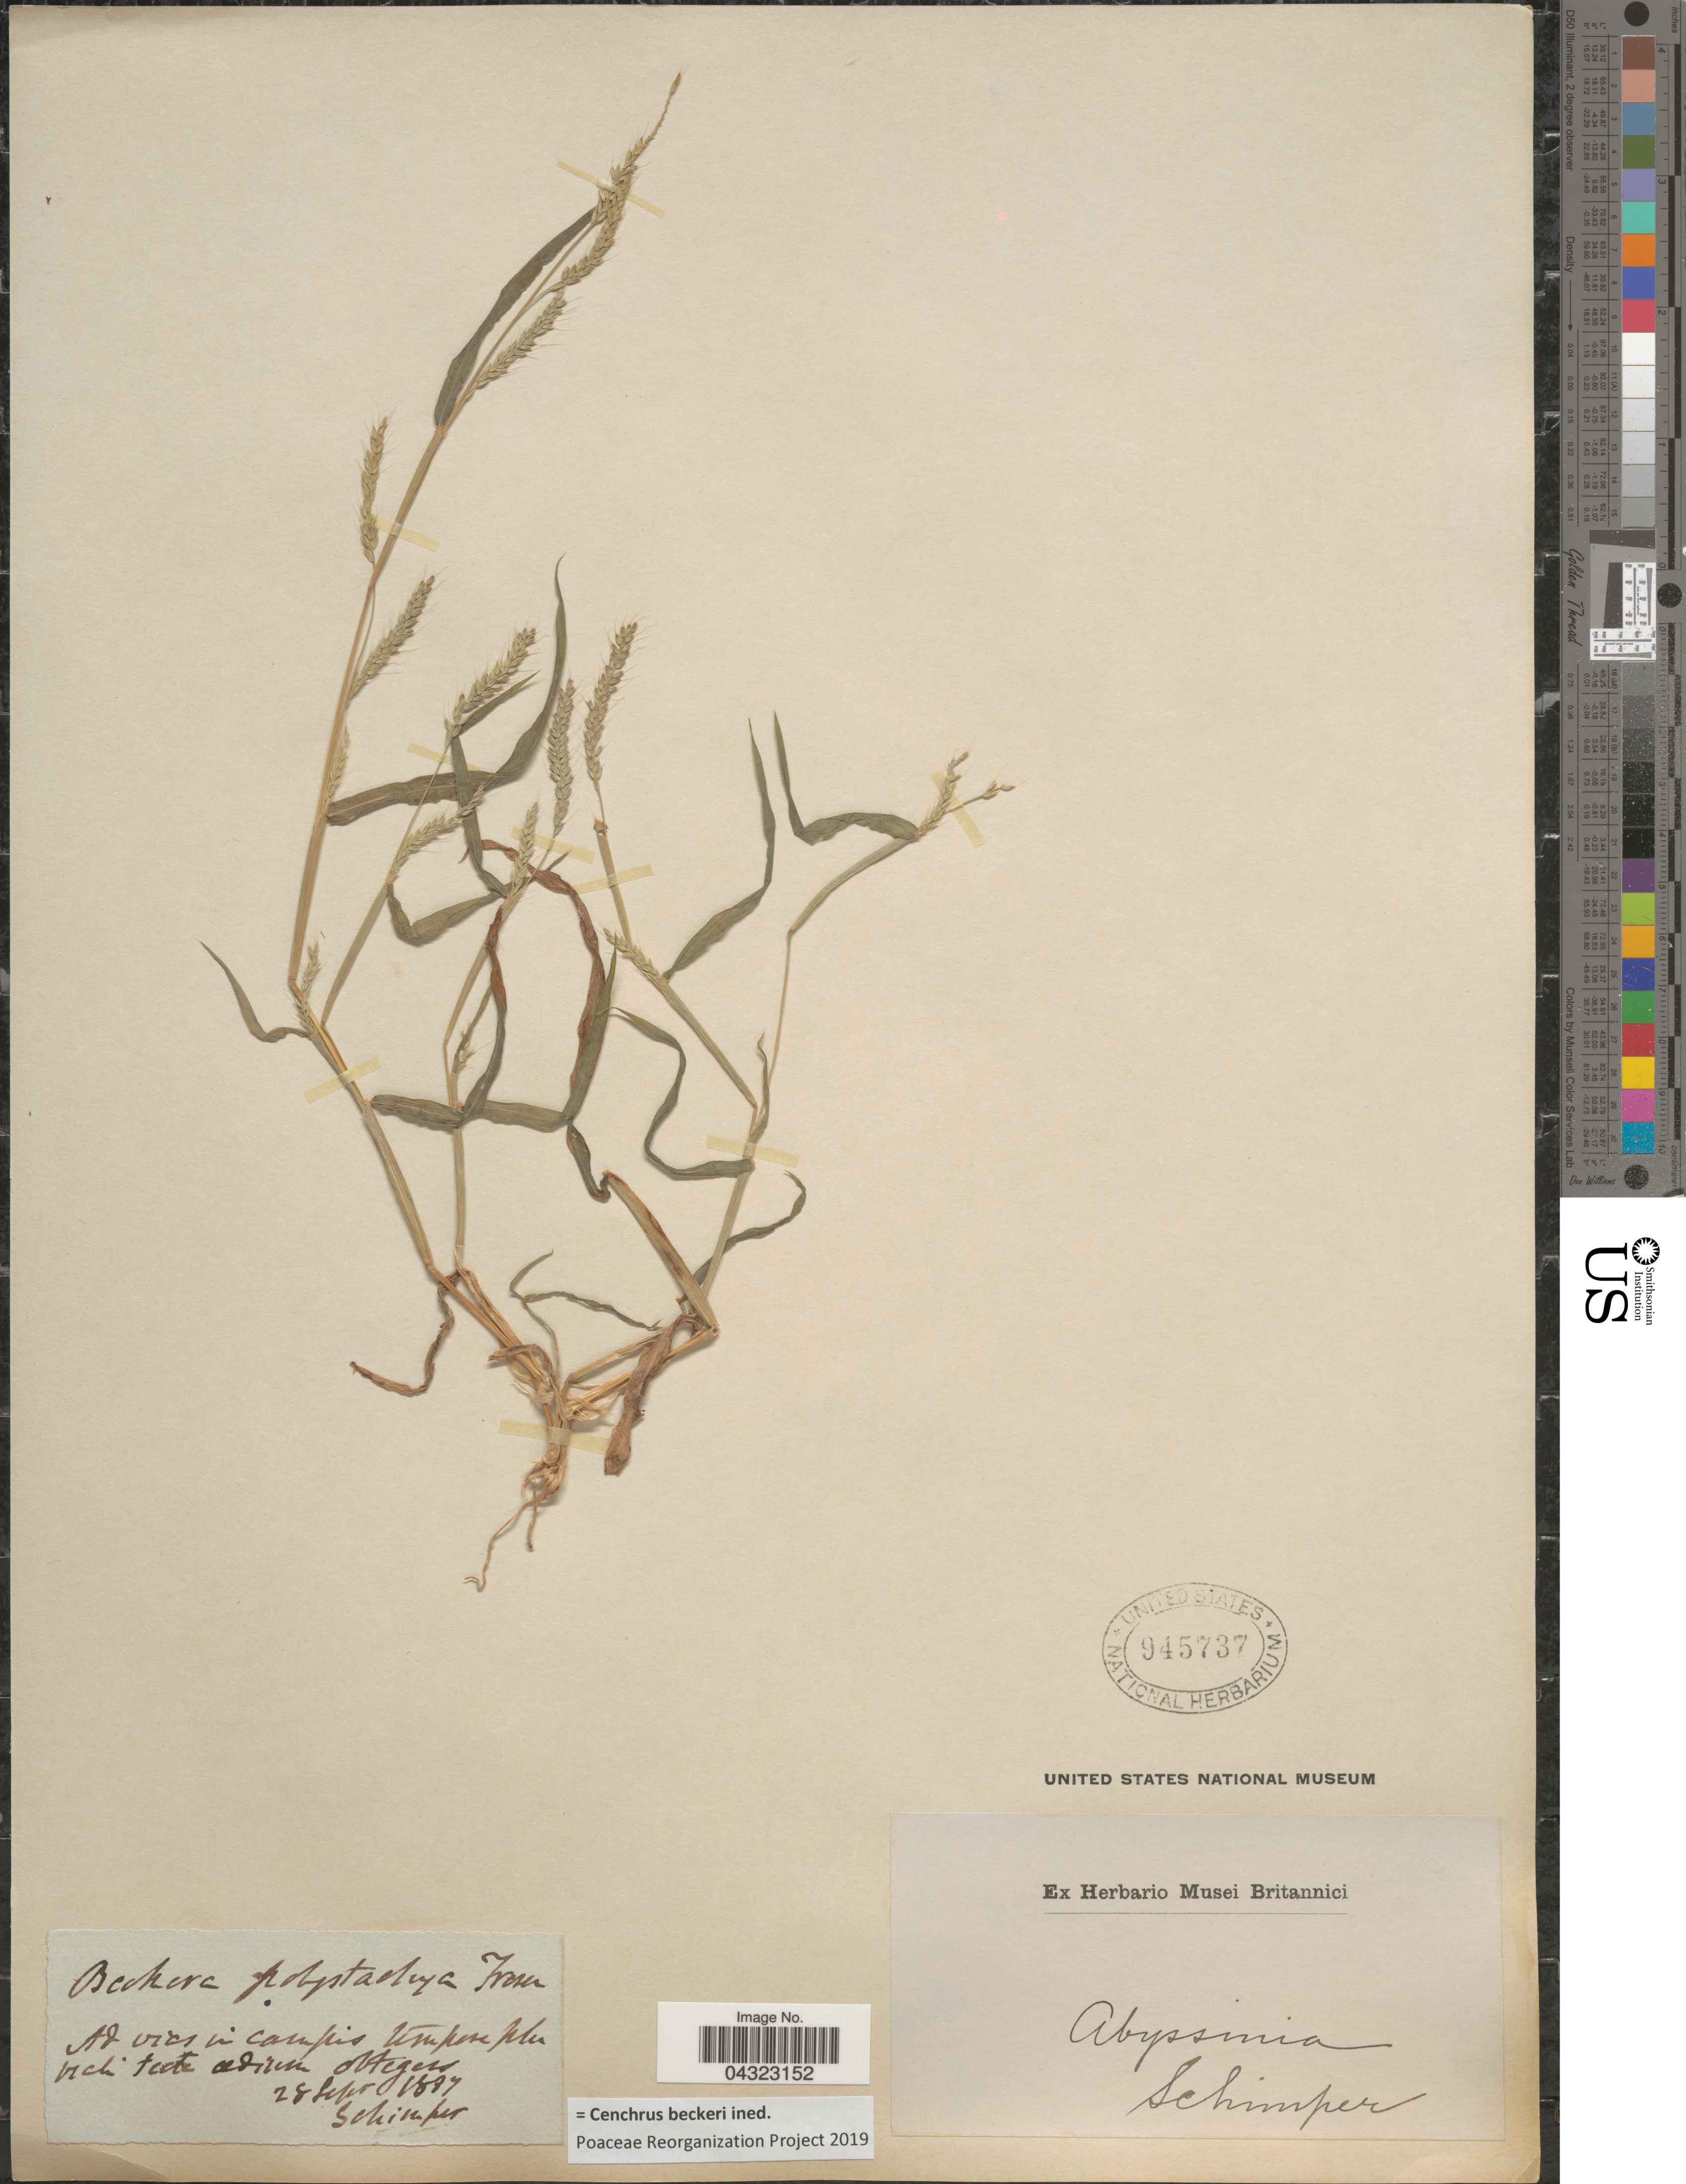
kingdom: Plantae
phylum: Tracheophyta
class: Liliopsida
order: Poales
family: Poaceae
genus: Cenchrus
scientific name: Cenchrus beckerii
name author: ined prp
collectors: -. Schimper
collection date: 1887-02-28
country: Ethiopia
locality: Abyssinia. Ad vias in campis [illegible text]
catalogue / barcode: US 945737